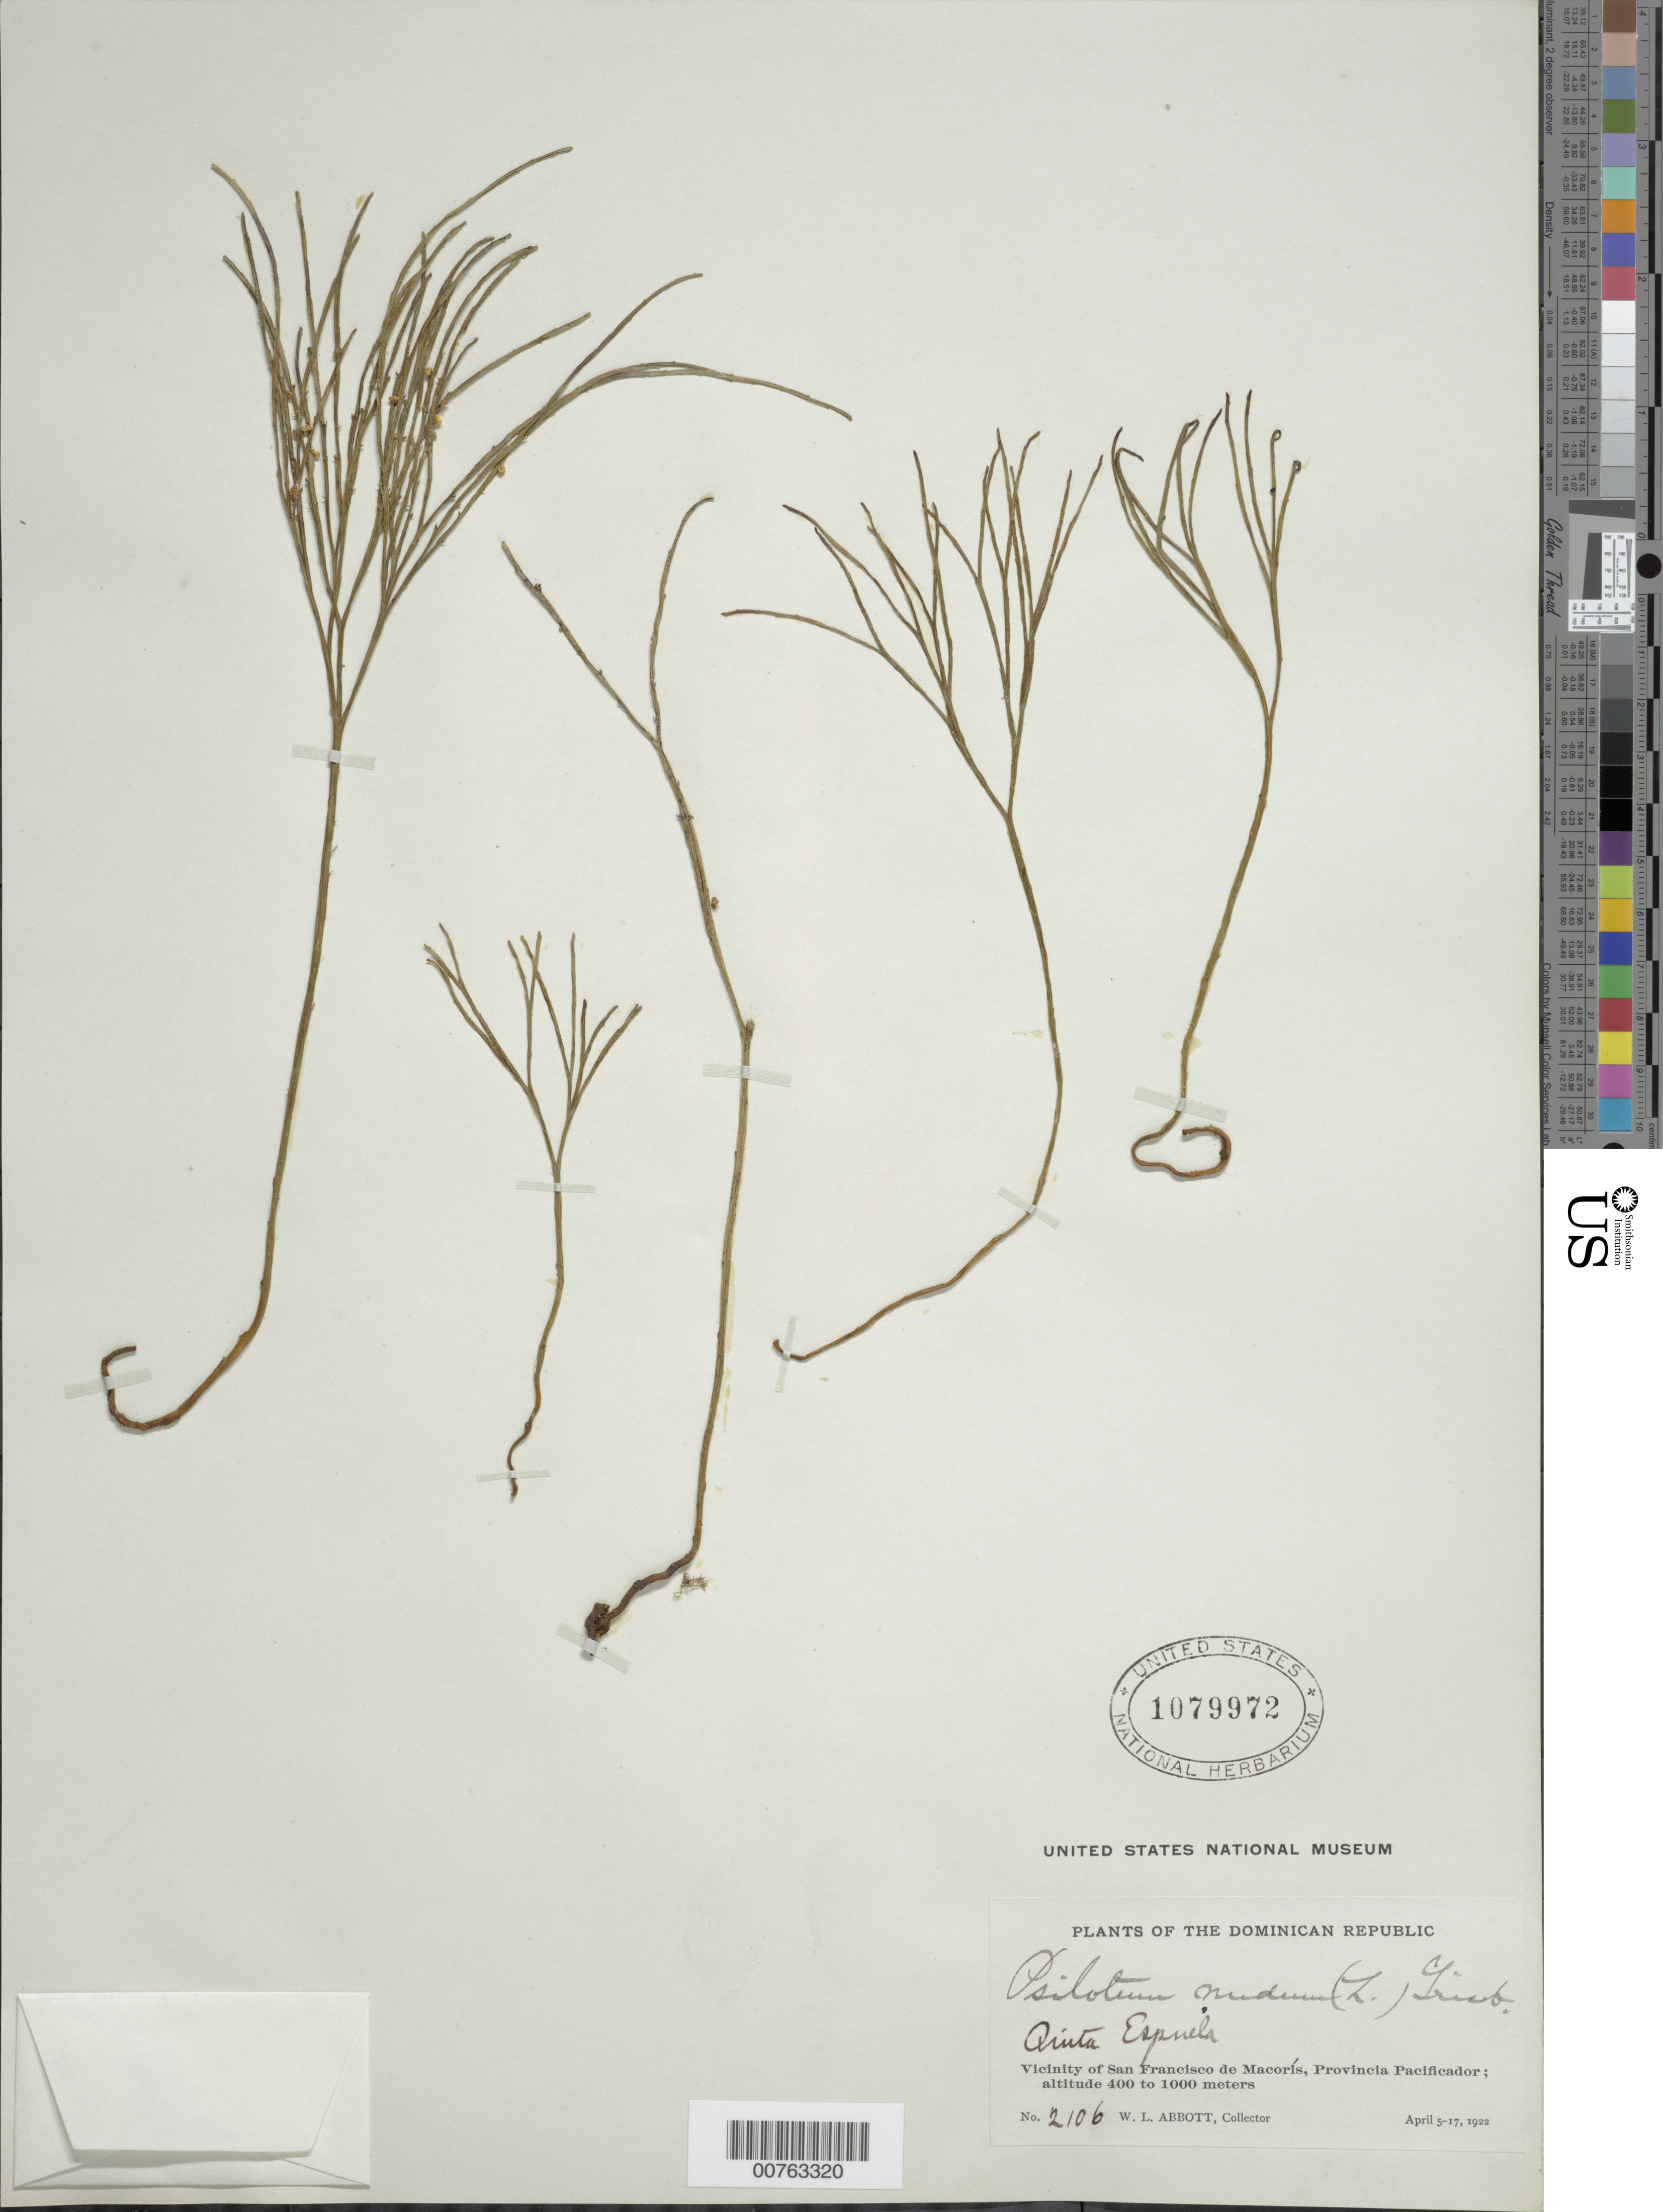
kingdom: Plantae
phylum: Tracheophyta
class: Polypodiopsida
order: Psilotales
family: Psilotaceae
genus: Psilotum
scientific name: Psilotum nudum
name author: (L.) P. Beauv.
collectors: W. L. Abbott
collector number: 2106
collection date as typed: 05 Apr 1922 to 17 Apr 1922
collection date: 1922-04-05/1922-04-17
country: Dominican Republic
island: Hispaniola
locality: Vicinity of San Francisco de Macoris, Provincia Pacificador. Quita Espuela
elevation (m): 400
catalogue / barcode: US 1079972